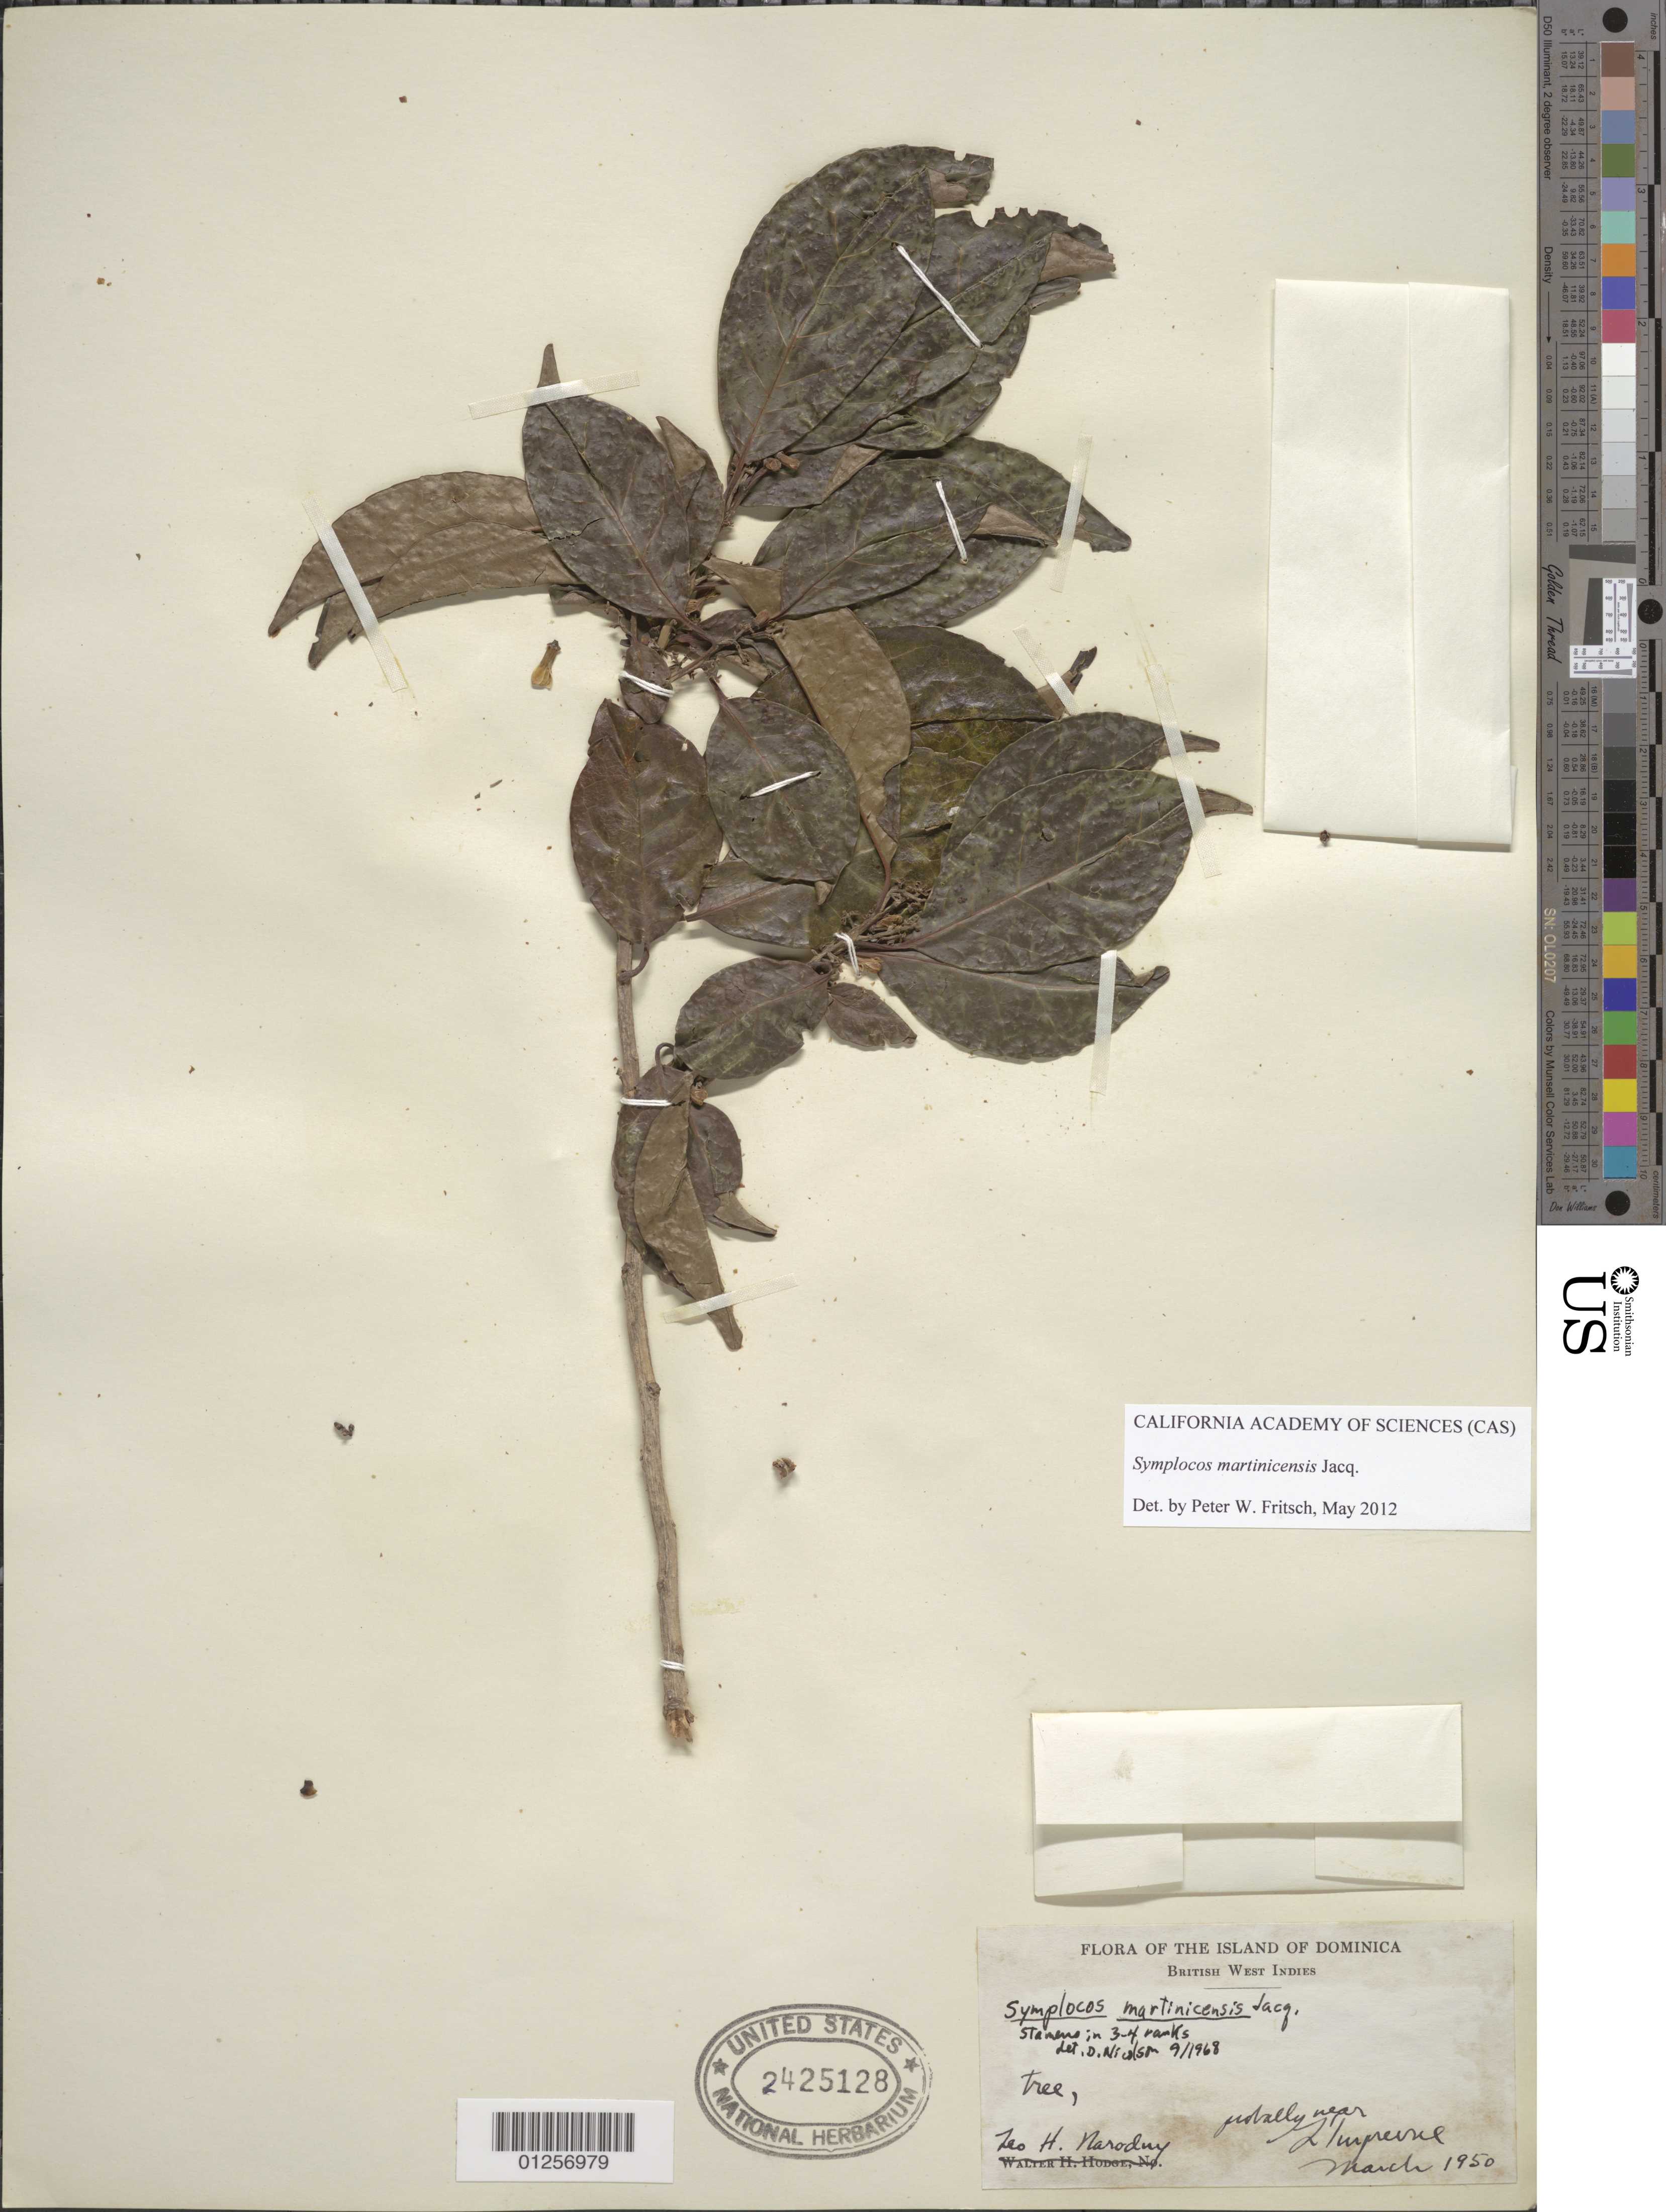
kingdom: Plantae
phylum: Tracheophyta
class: Magnoliopsida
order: Ericales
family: Symplocaceae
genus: Symplocos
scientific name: Symplocos martinicensis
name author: Jacq.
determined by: Fritsch, Peter W.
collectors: L. Narodny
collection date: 1950-03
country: Dominica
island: Dominica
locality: Probably near L'Imprévue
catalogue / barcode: US 2425128